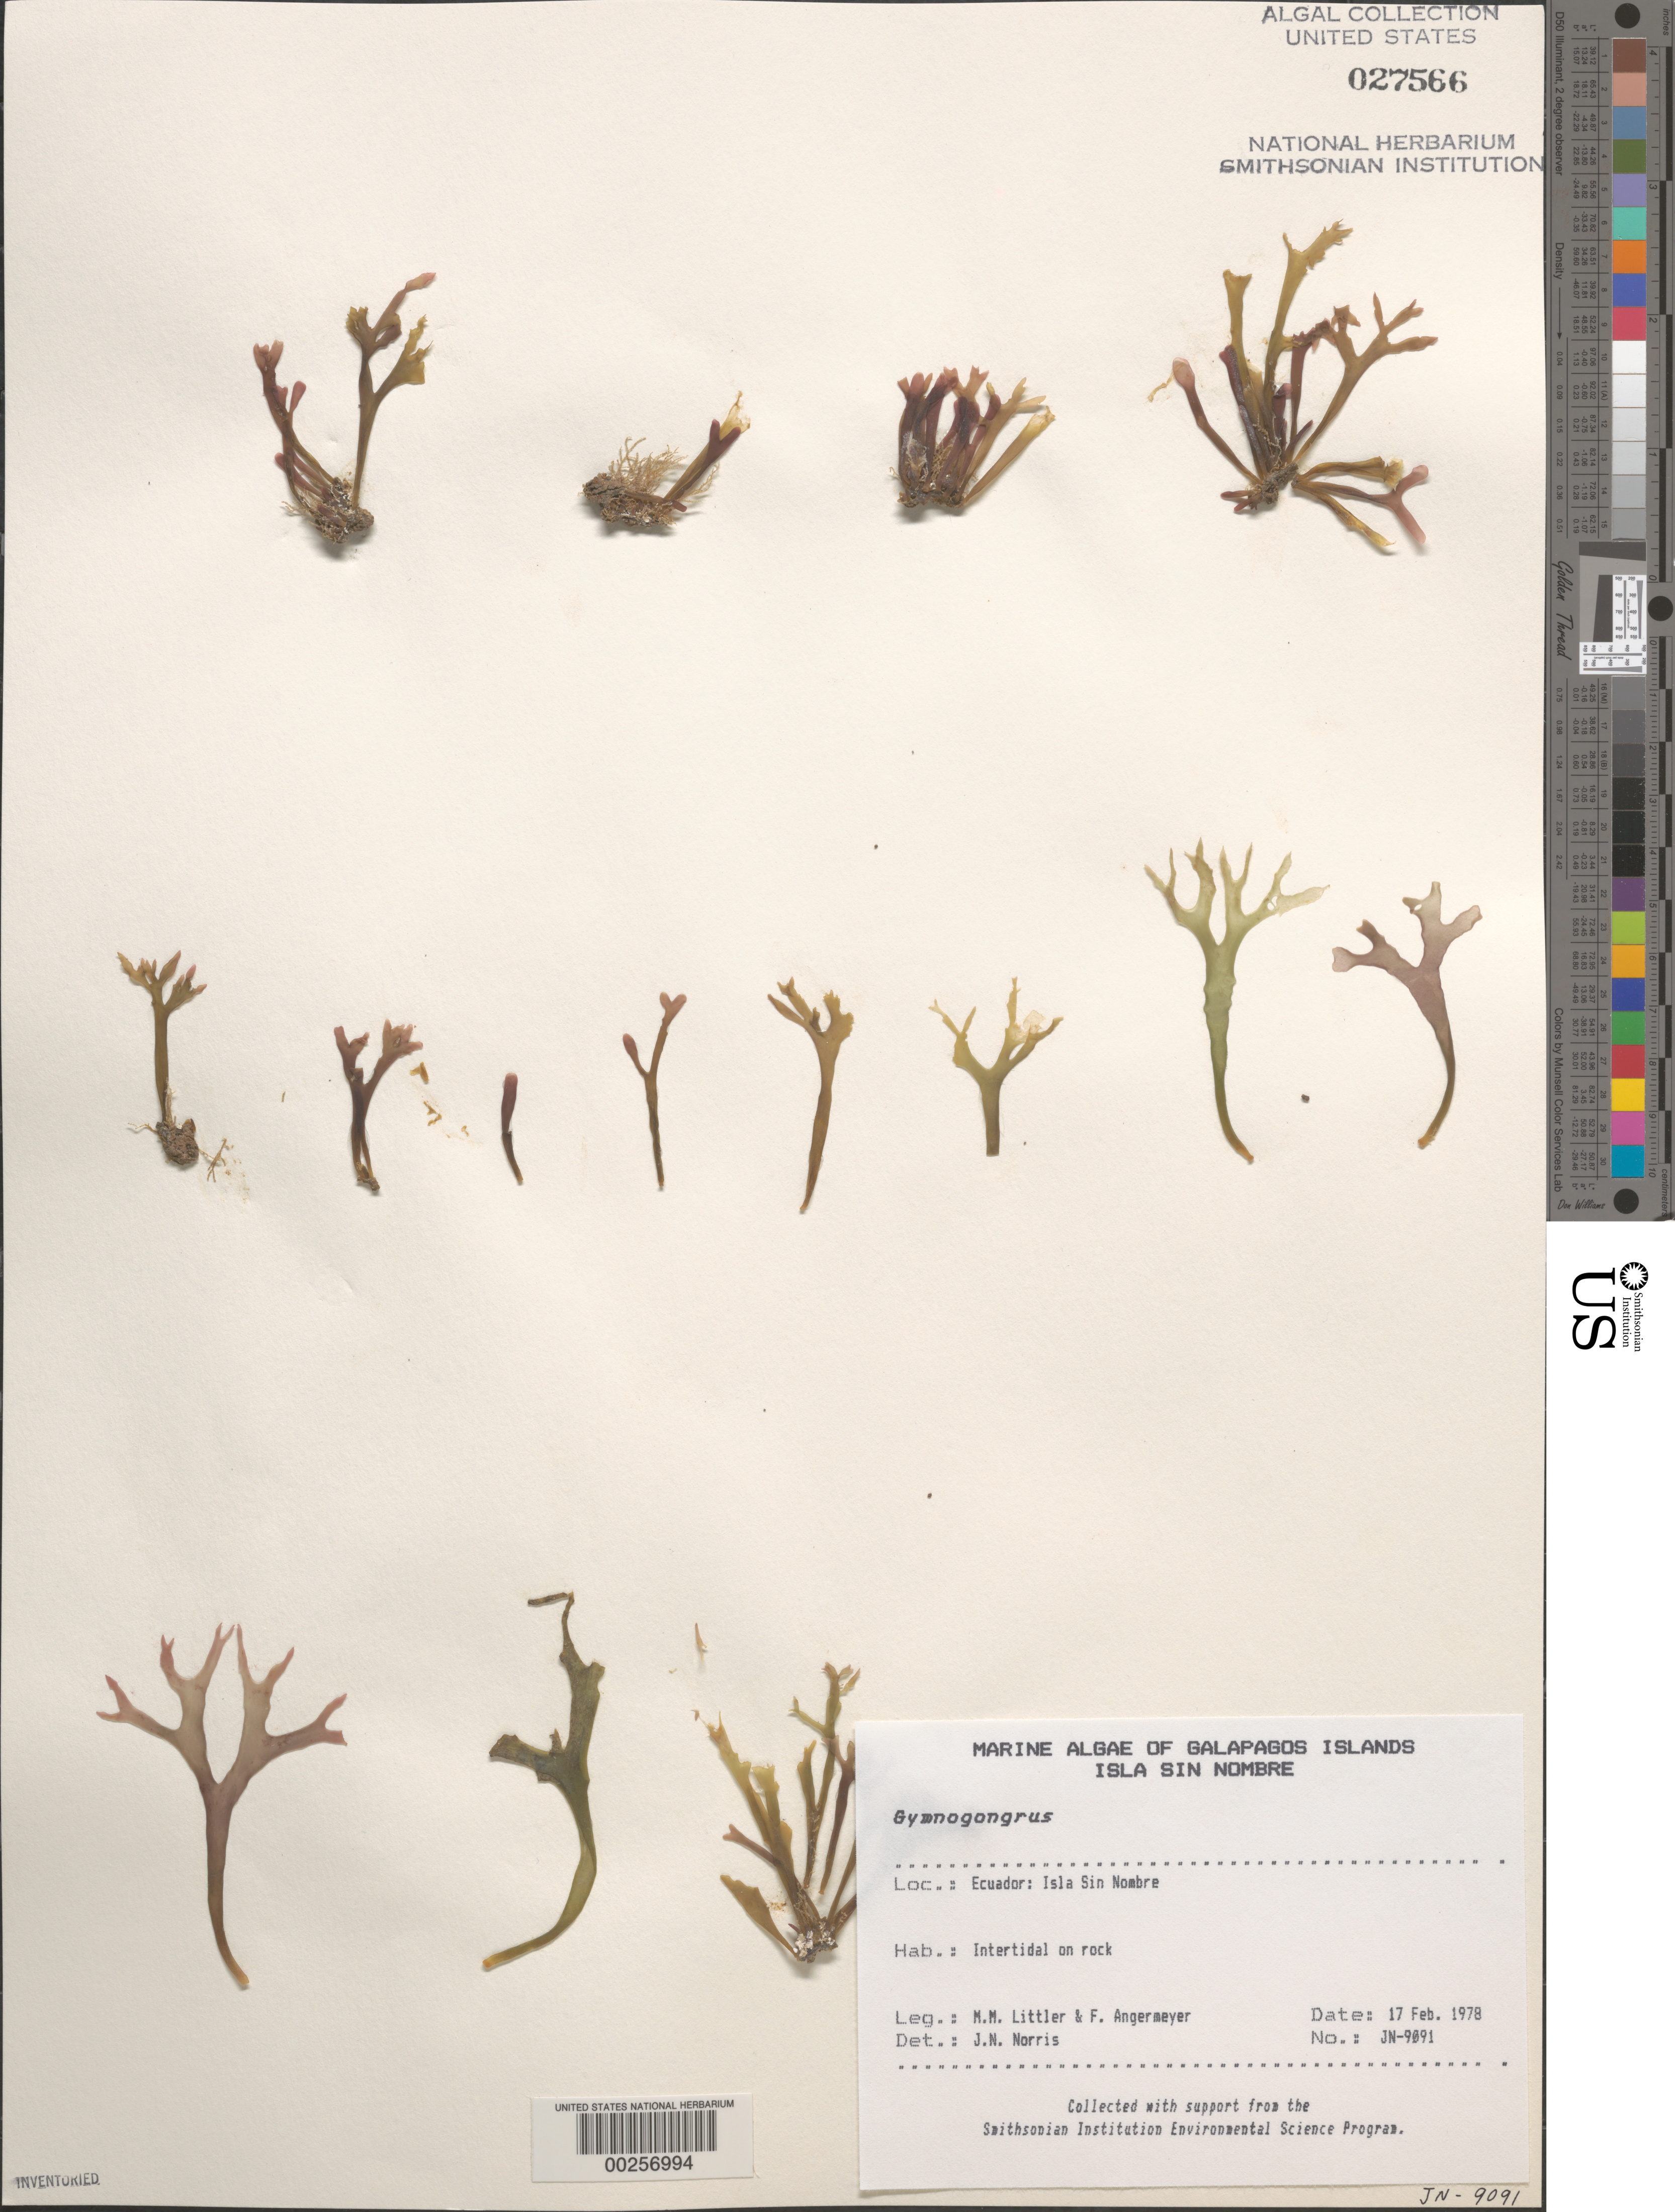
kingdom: Plantae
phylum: Rhodophyta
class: Florideophyceae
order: Gigartinales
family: Phyllophoraceae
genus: Gymnogongrus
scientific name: Gymnogongrus sp.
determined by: Norris, James N.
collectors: M. M. Littler & F. Angermeyer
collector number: Jn-9091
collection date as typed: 17 Feb 1978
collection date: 1978-02-17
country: Ecuador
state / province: Colón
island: Sin Nombre [Nameless]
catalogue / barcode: US 27566